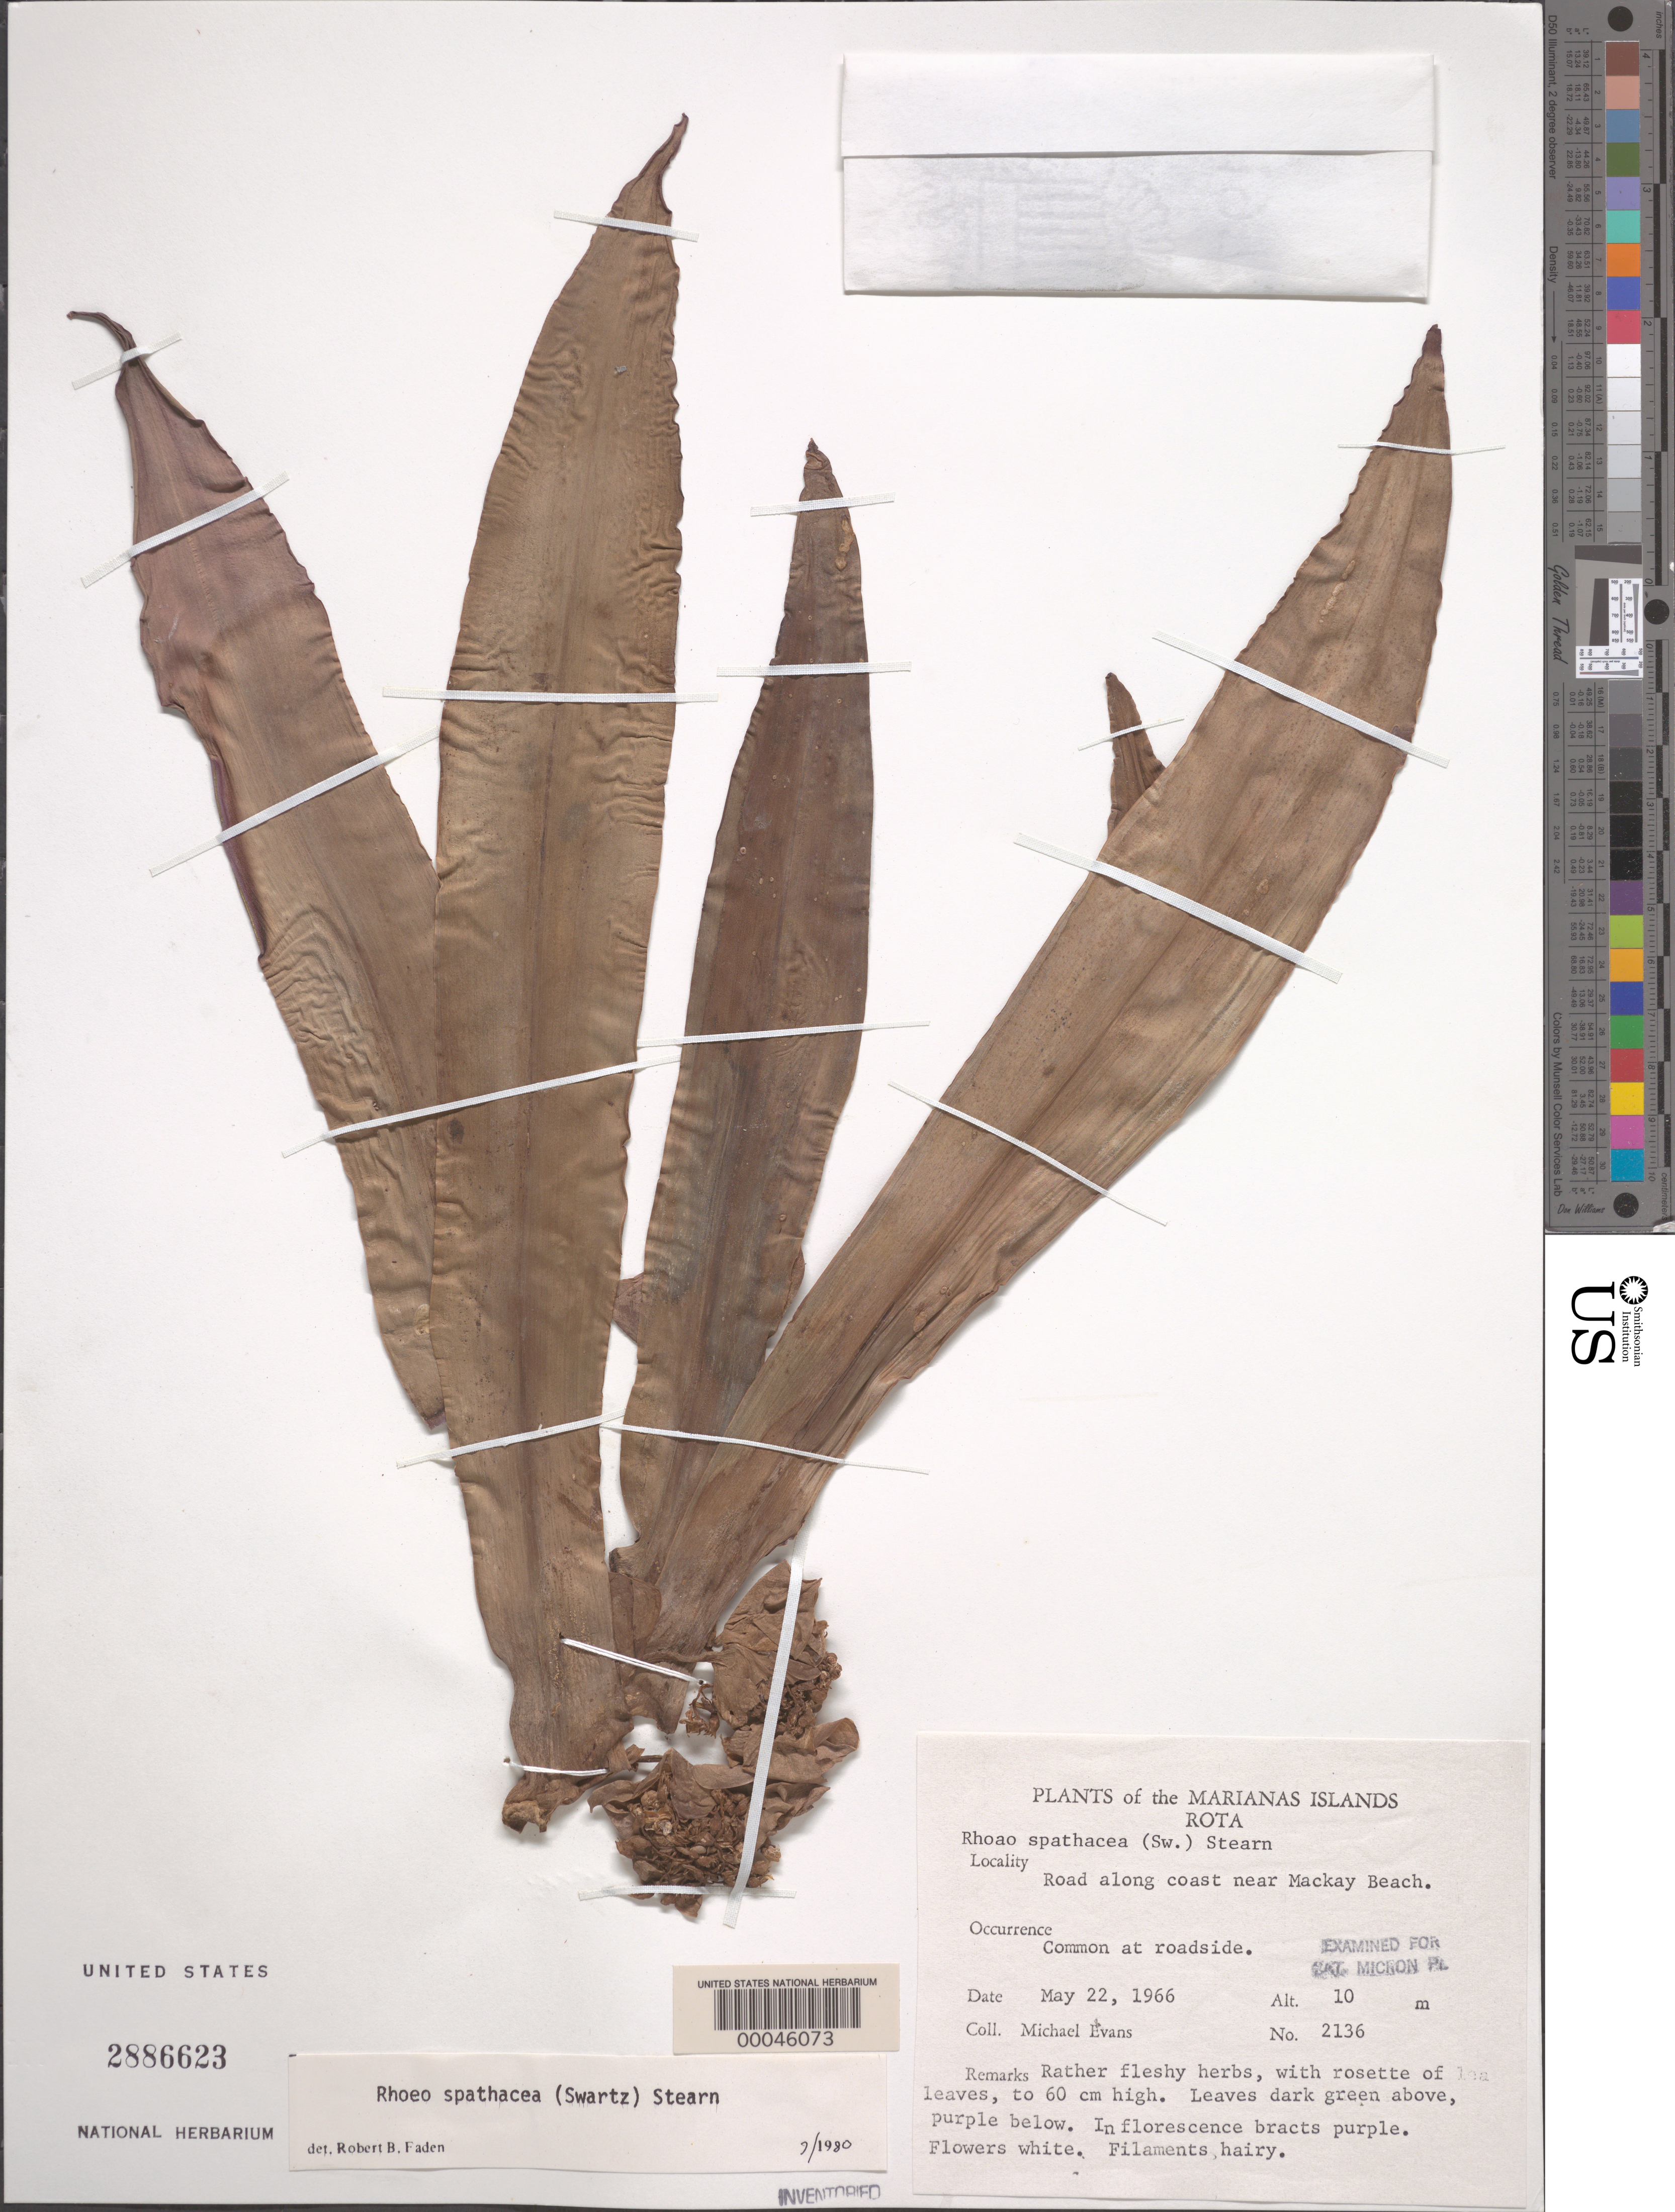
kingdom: Plantae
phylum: Tracheophyta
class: Liliopsida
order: Commelinales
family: Commelinaceae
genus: Tradescantia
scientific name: Tradescantia spathacea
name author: Sw.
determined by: Faden, Robert B., (US), Smithsonian Institution - National Museum of Natural History (UNITED STATES)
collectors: M. Evans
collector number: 2136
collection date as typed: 22 May 1966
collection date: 1966-05-22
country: Northern Mariana Islands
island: Rota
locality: Near mackay beach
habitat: Roadside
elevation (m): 10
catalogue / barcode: US 2886623